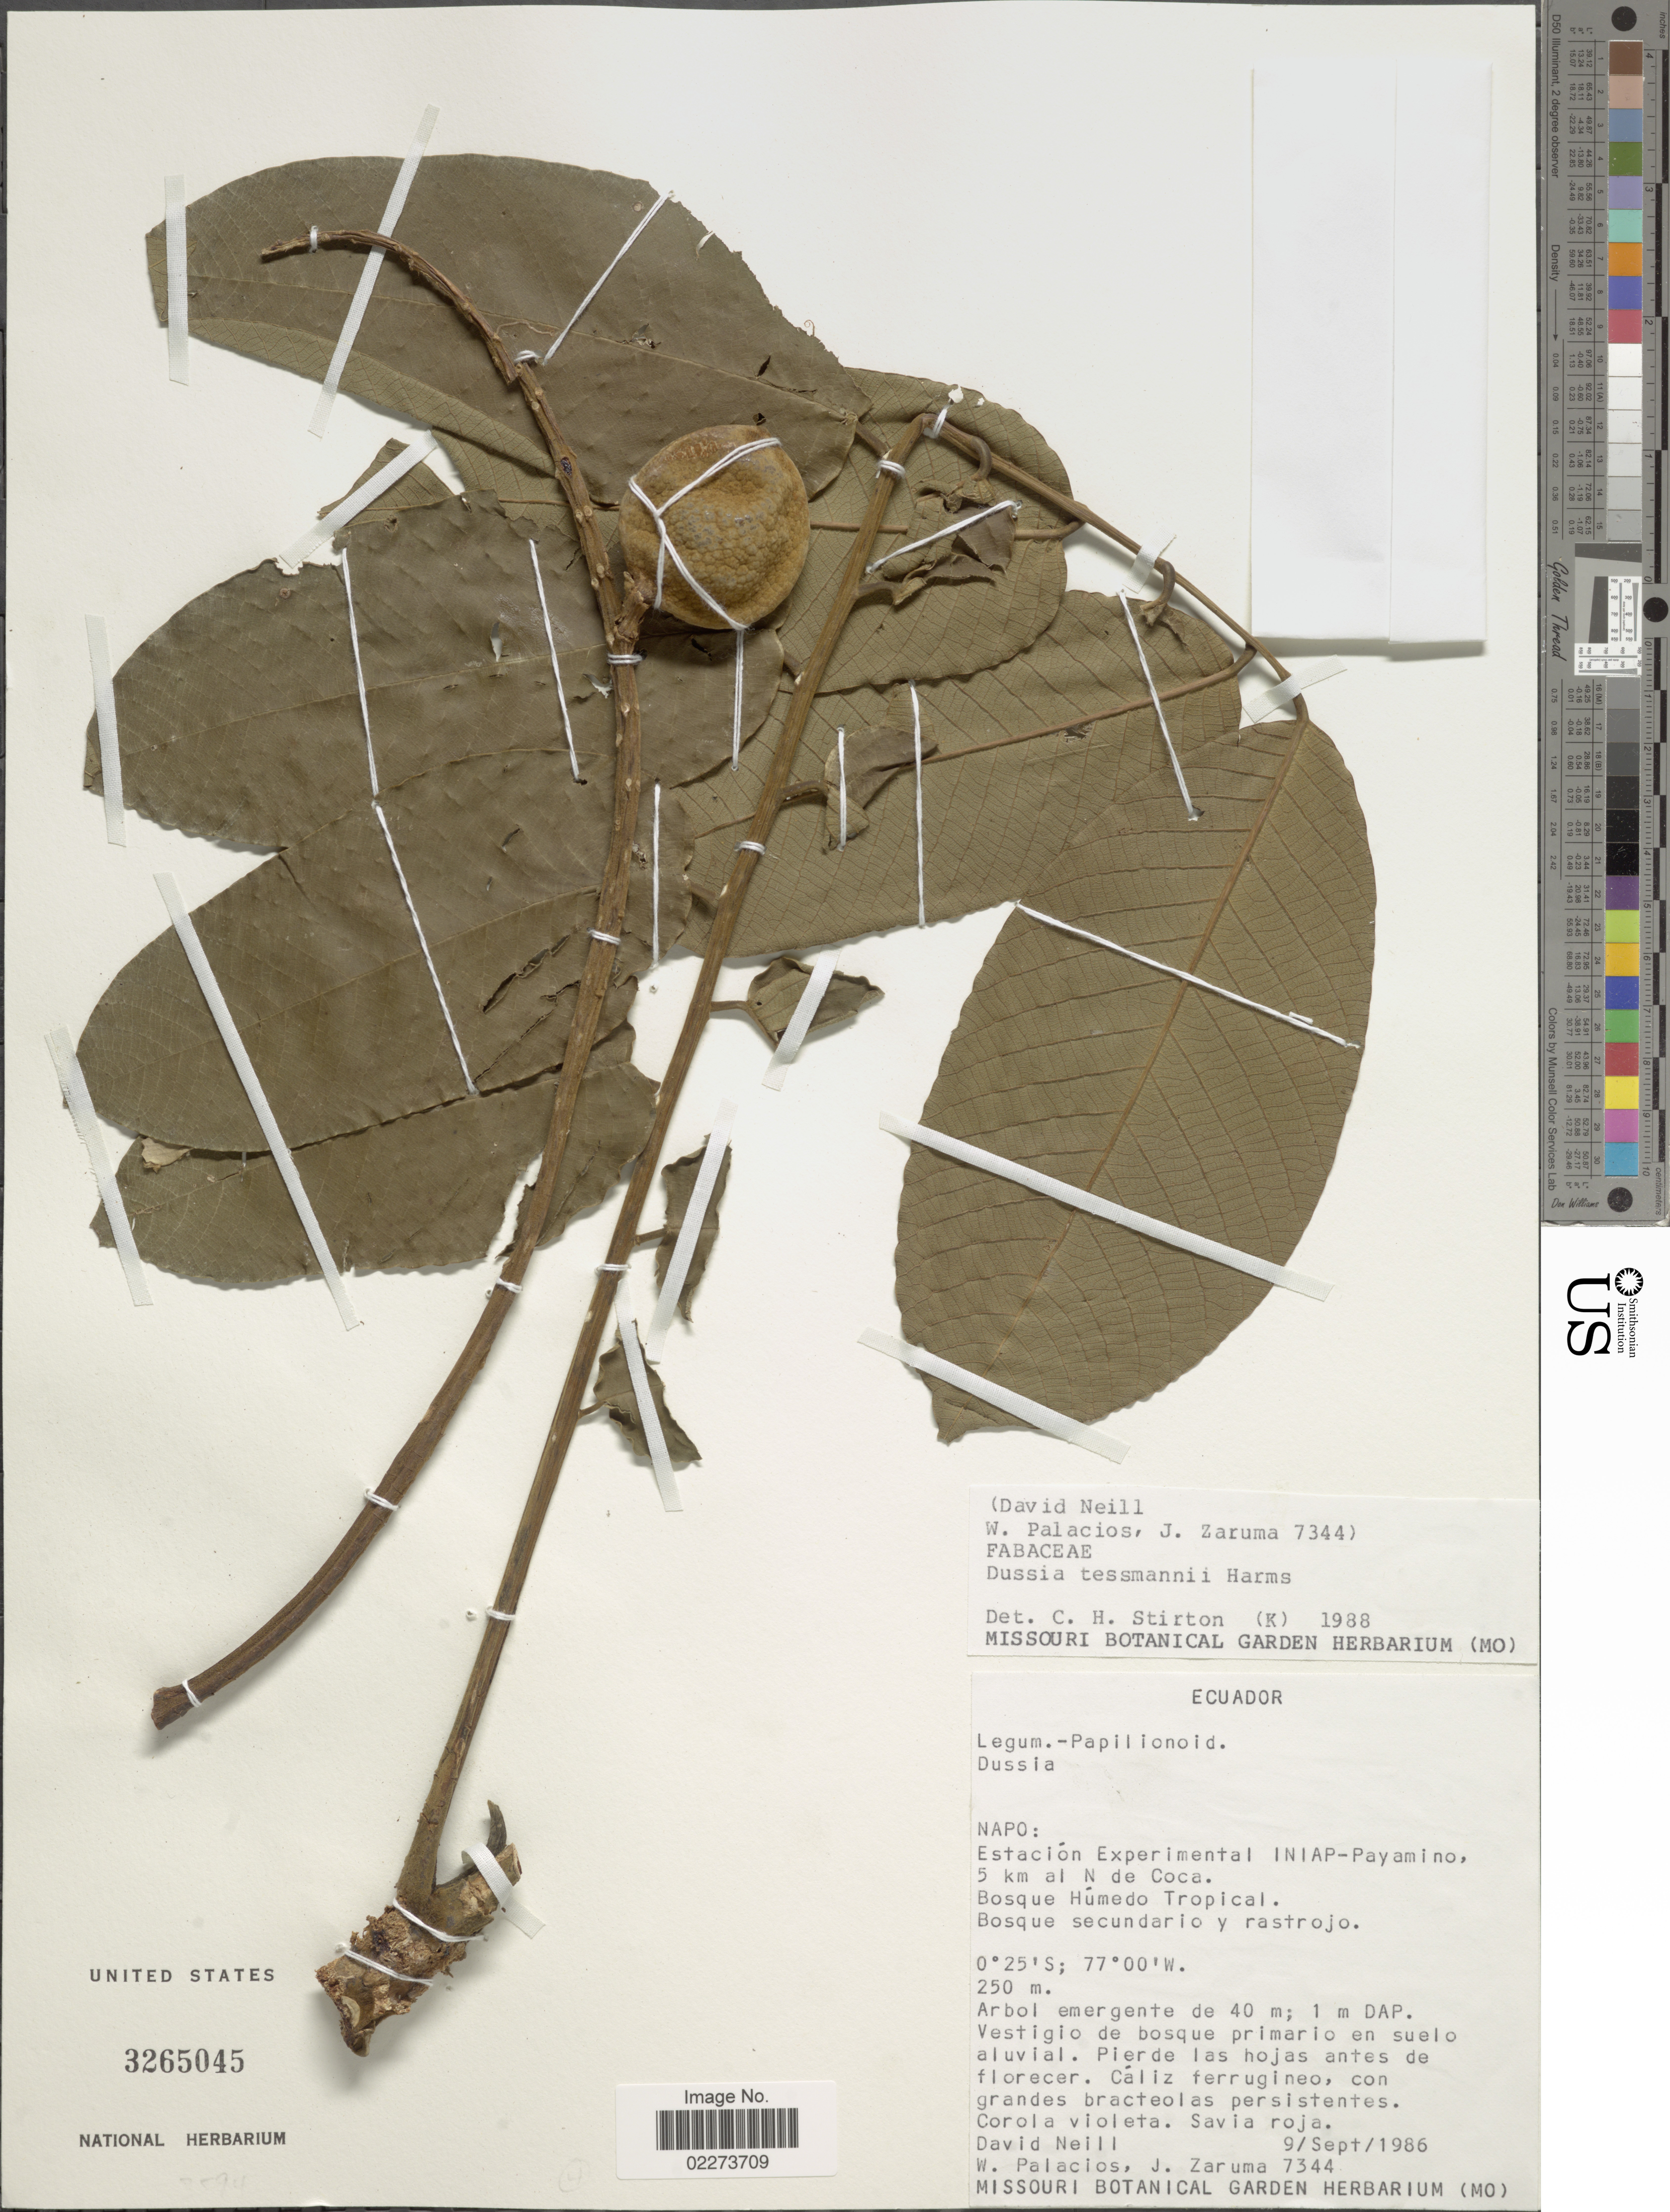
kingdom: Plantae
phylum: Tracheophyta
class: Magnoliopsida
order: Fabales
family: Fabaceae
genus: Dussia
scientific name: Dussia tessmannii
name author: Harms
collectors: D. A. Neill, W. Palacios & J. Zaruma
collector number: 7344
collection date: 1986-09-09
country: Ecuador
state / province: Napo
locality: Napo: Estacion Experimental Iniap-Payamino, 5 km al N de Coca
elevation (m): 250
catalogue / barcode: US 3265045